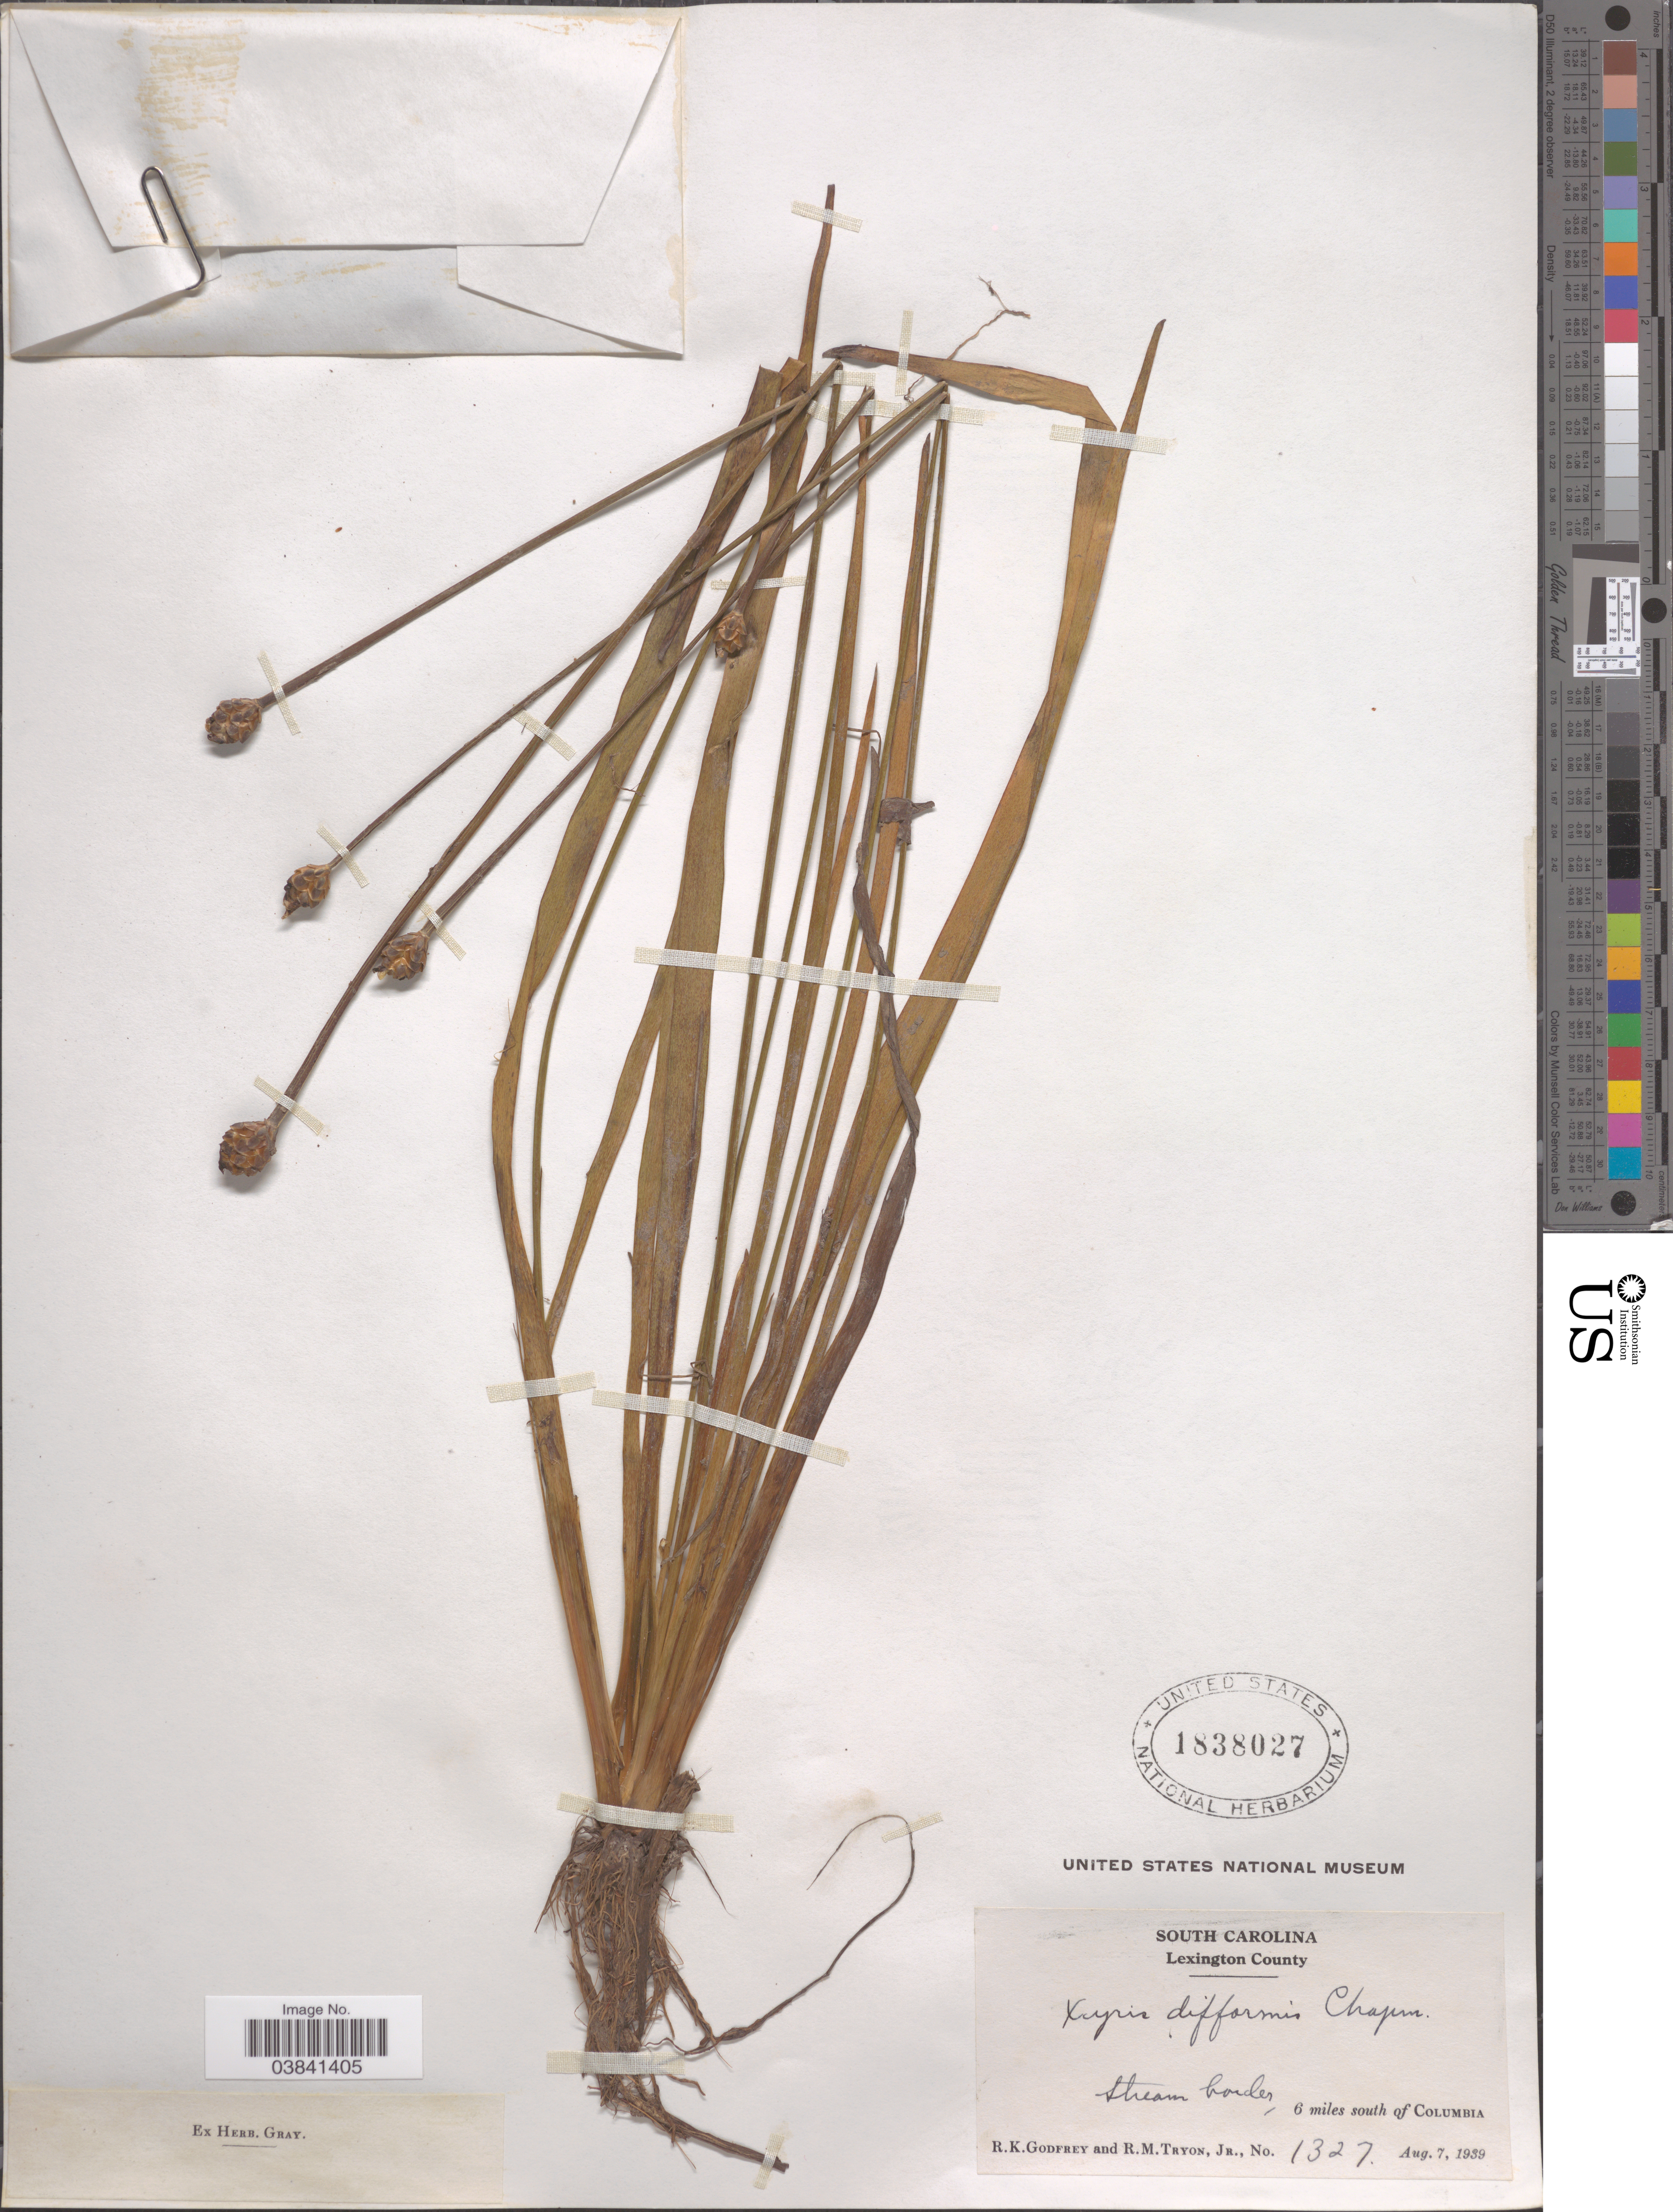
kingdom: Plantae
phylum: Tracheophyta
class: Liliopsida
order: Poales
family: Xyridaceae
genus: Xyris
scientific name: Xyris difformis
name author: Chapm.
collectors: R. K. Godfrey & R. Tryon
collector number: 1327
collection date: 1939-08-07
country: United States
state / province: South Carolina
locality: Lexington County. Stream border, 6 miles south of Columbia.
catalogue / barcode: US 1838027